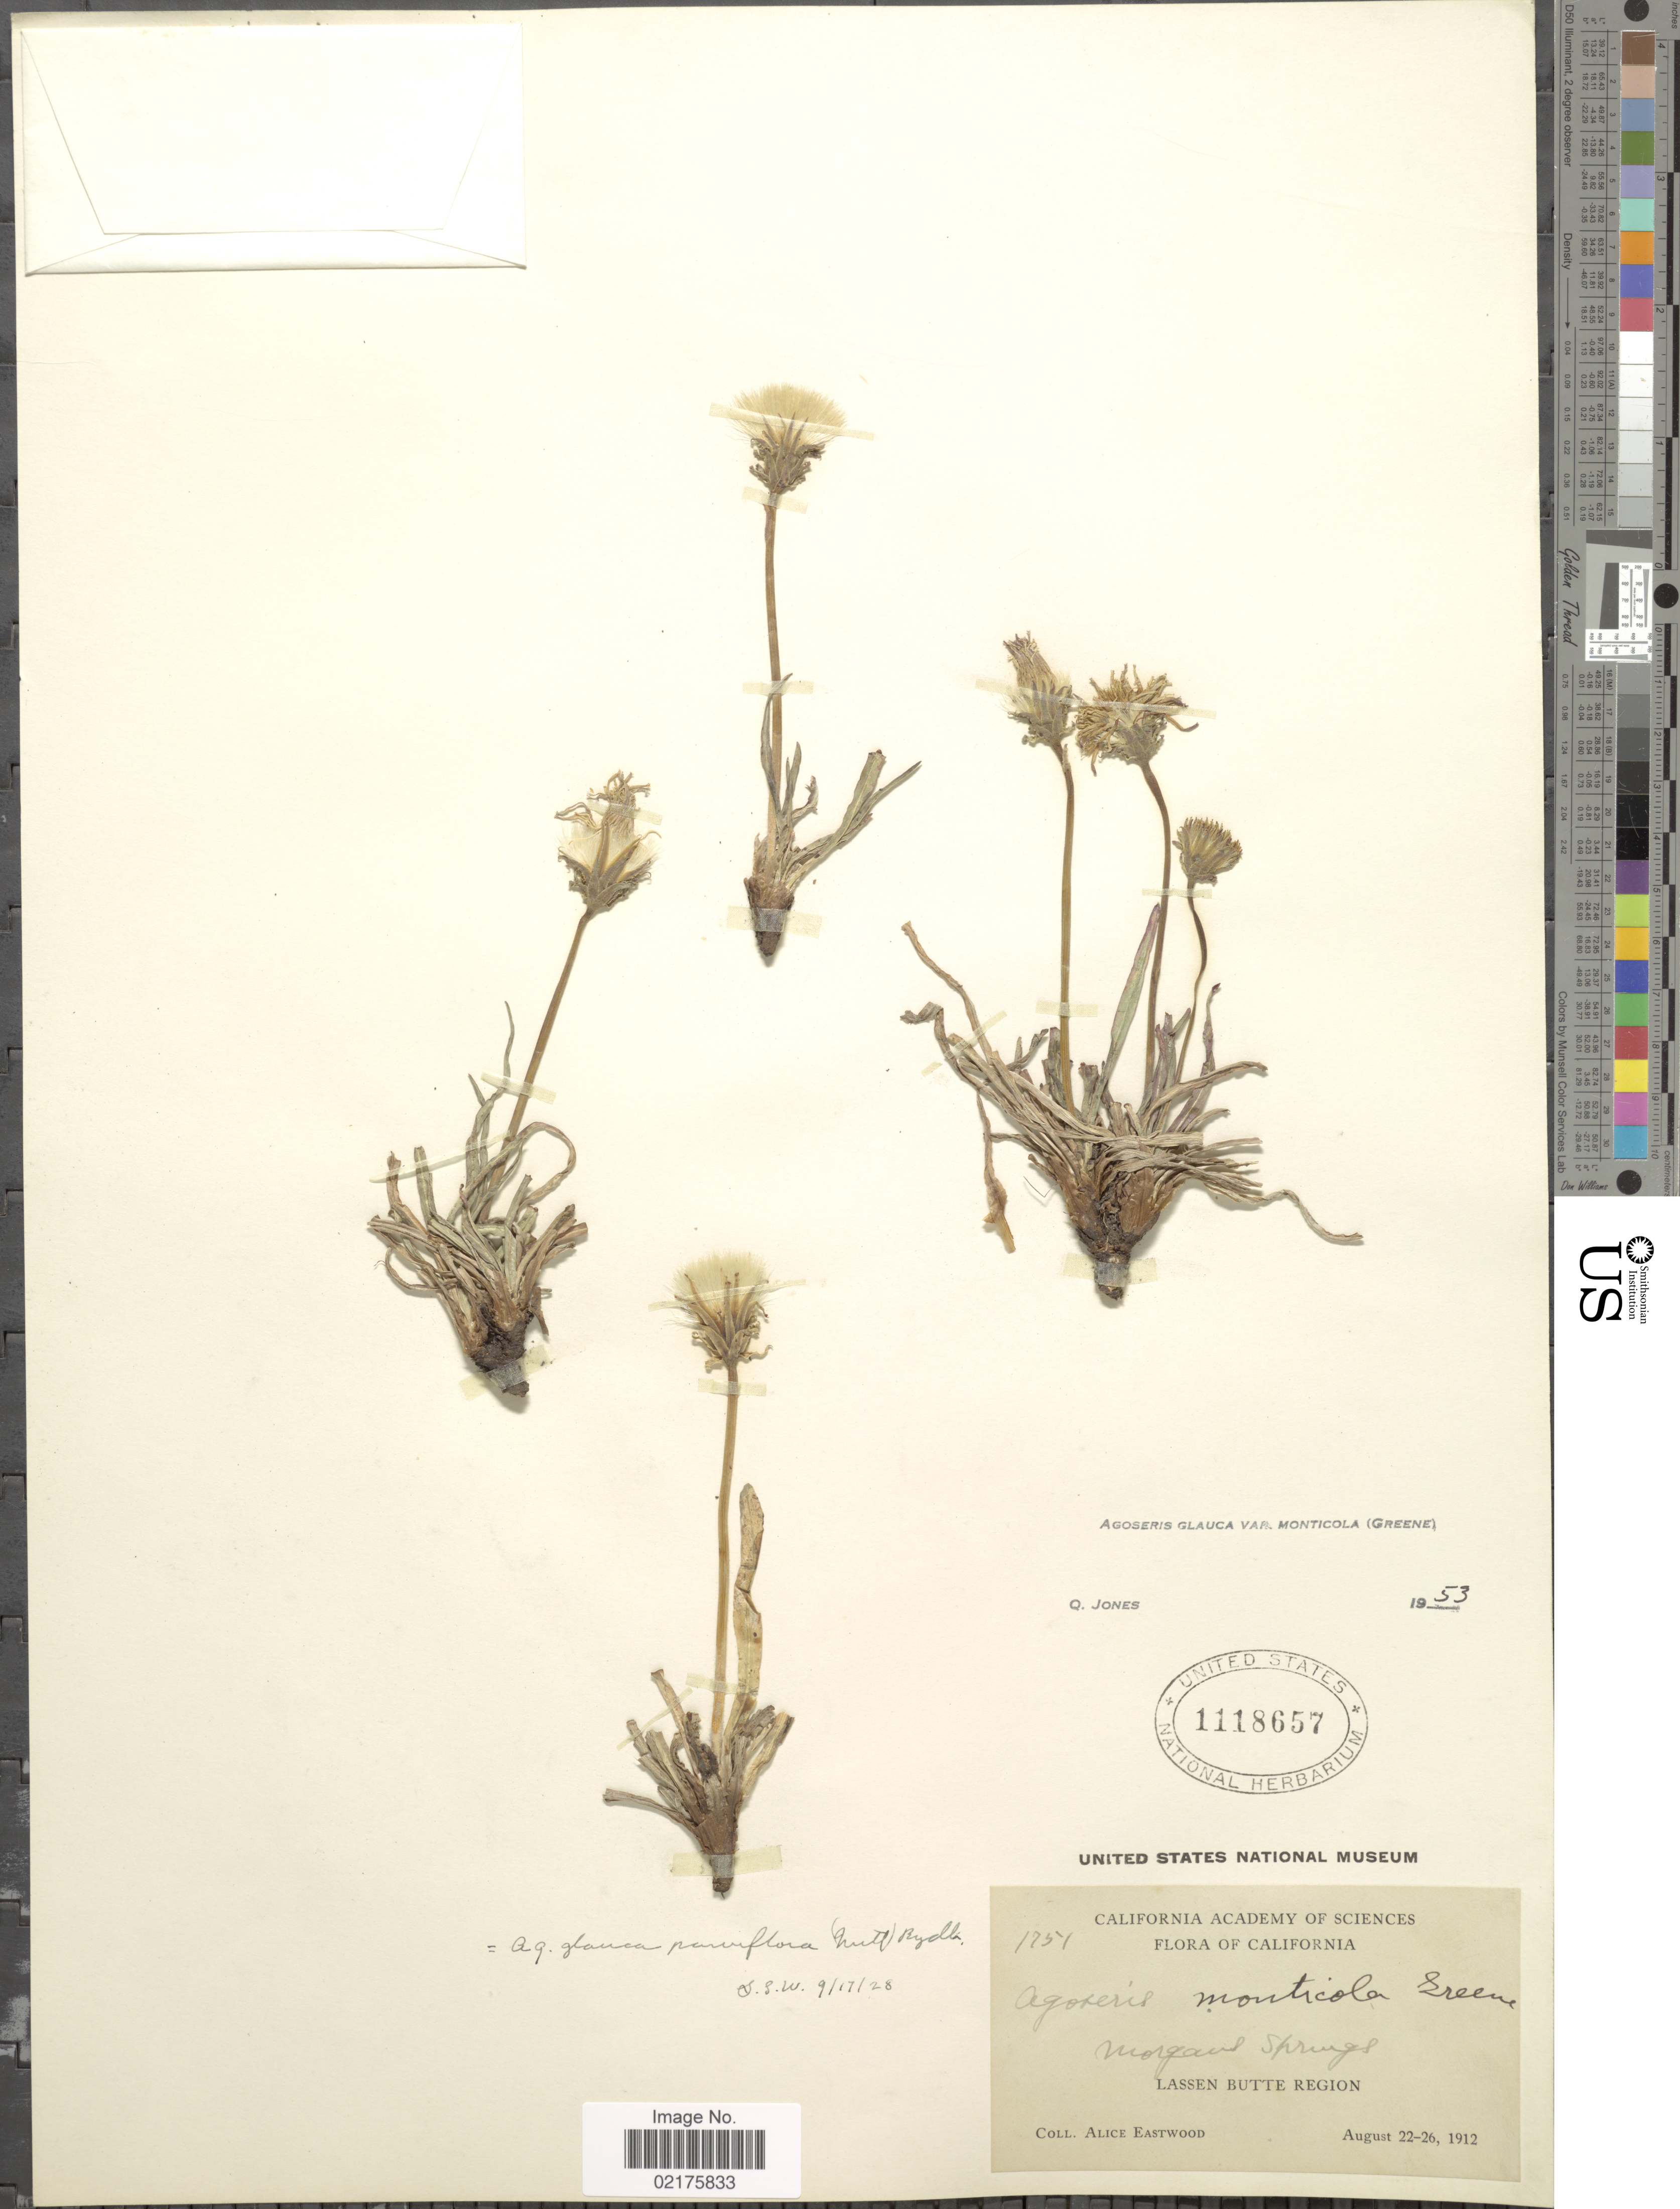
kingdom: Plantae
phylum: Tracheophyta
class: Magnoliopsida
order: Asterales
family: Asteraceae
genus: Agoseris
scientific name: Agoseris monticola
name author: Greene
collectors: A. Eastwood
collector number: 1751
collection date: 1912-08-22/1912-08-26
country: United States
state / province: California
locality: Morgaus springs, Lassen Butte Region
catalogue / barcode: US 1118657